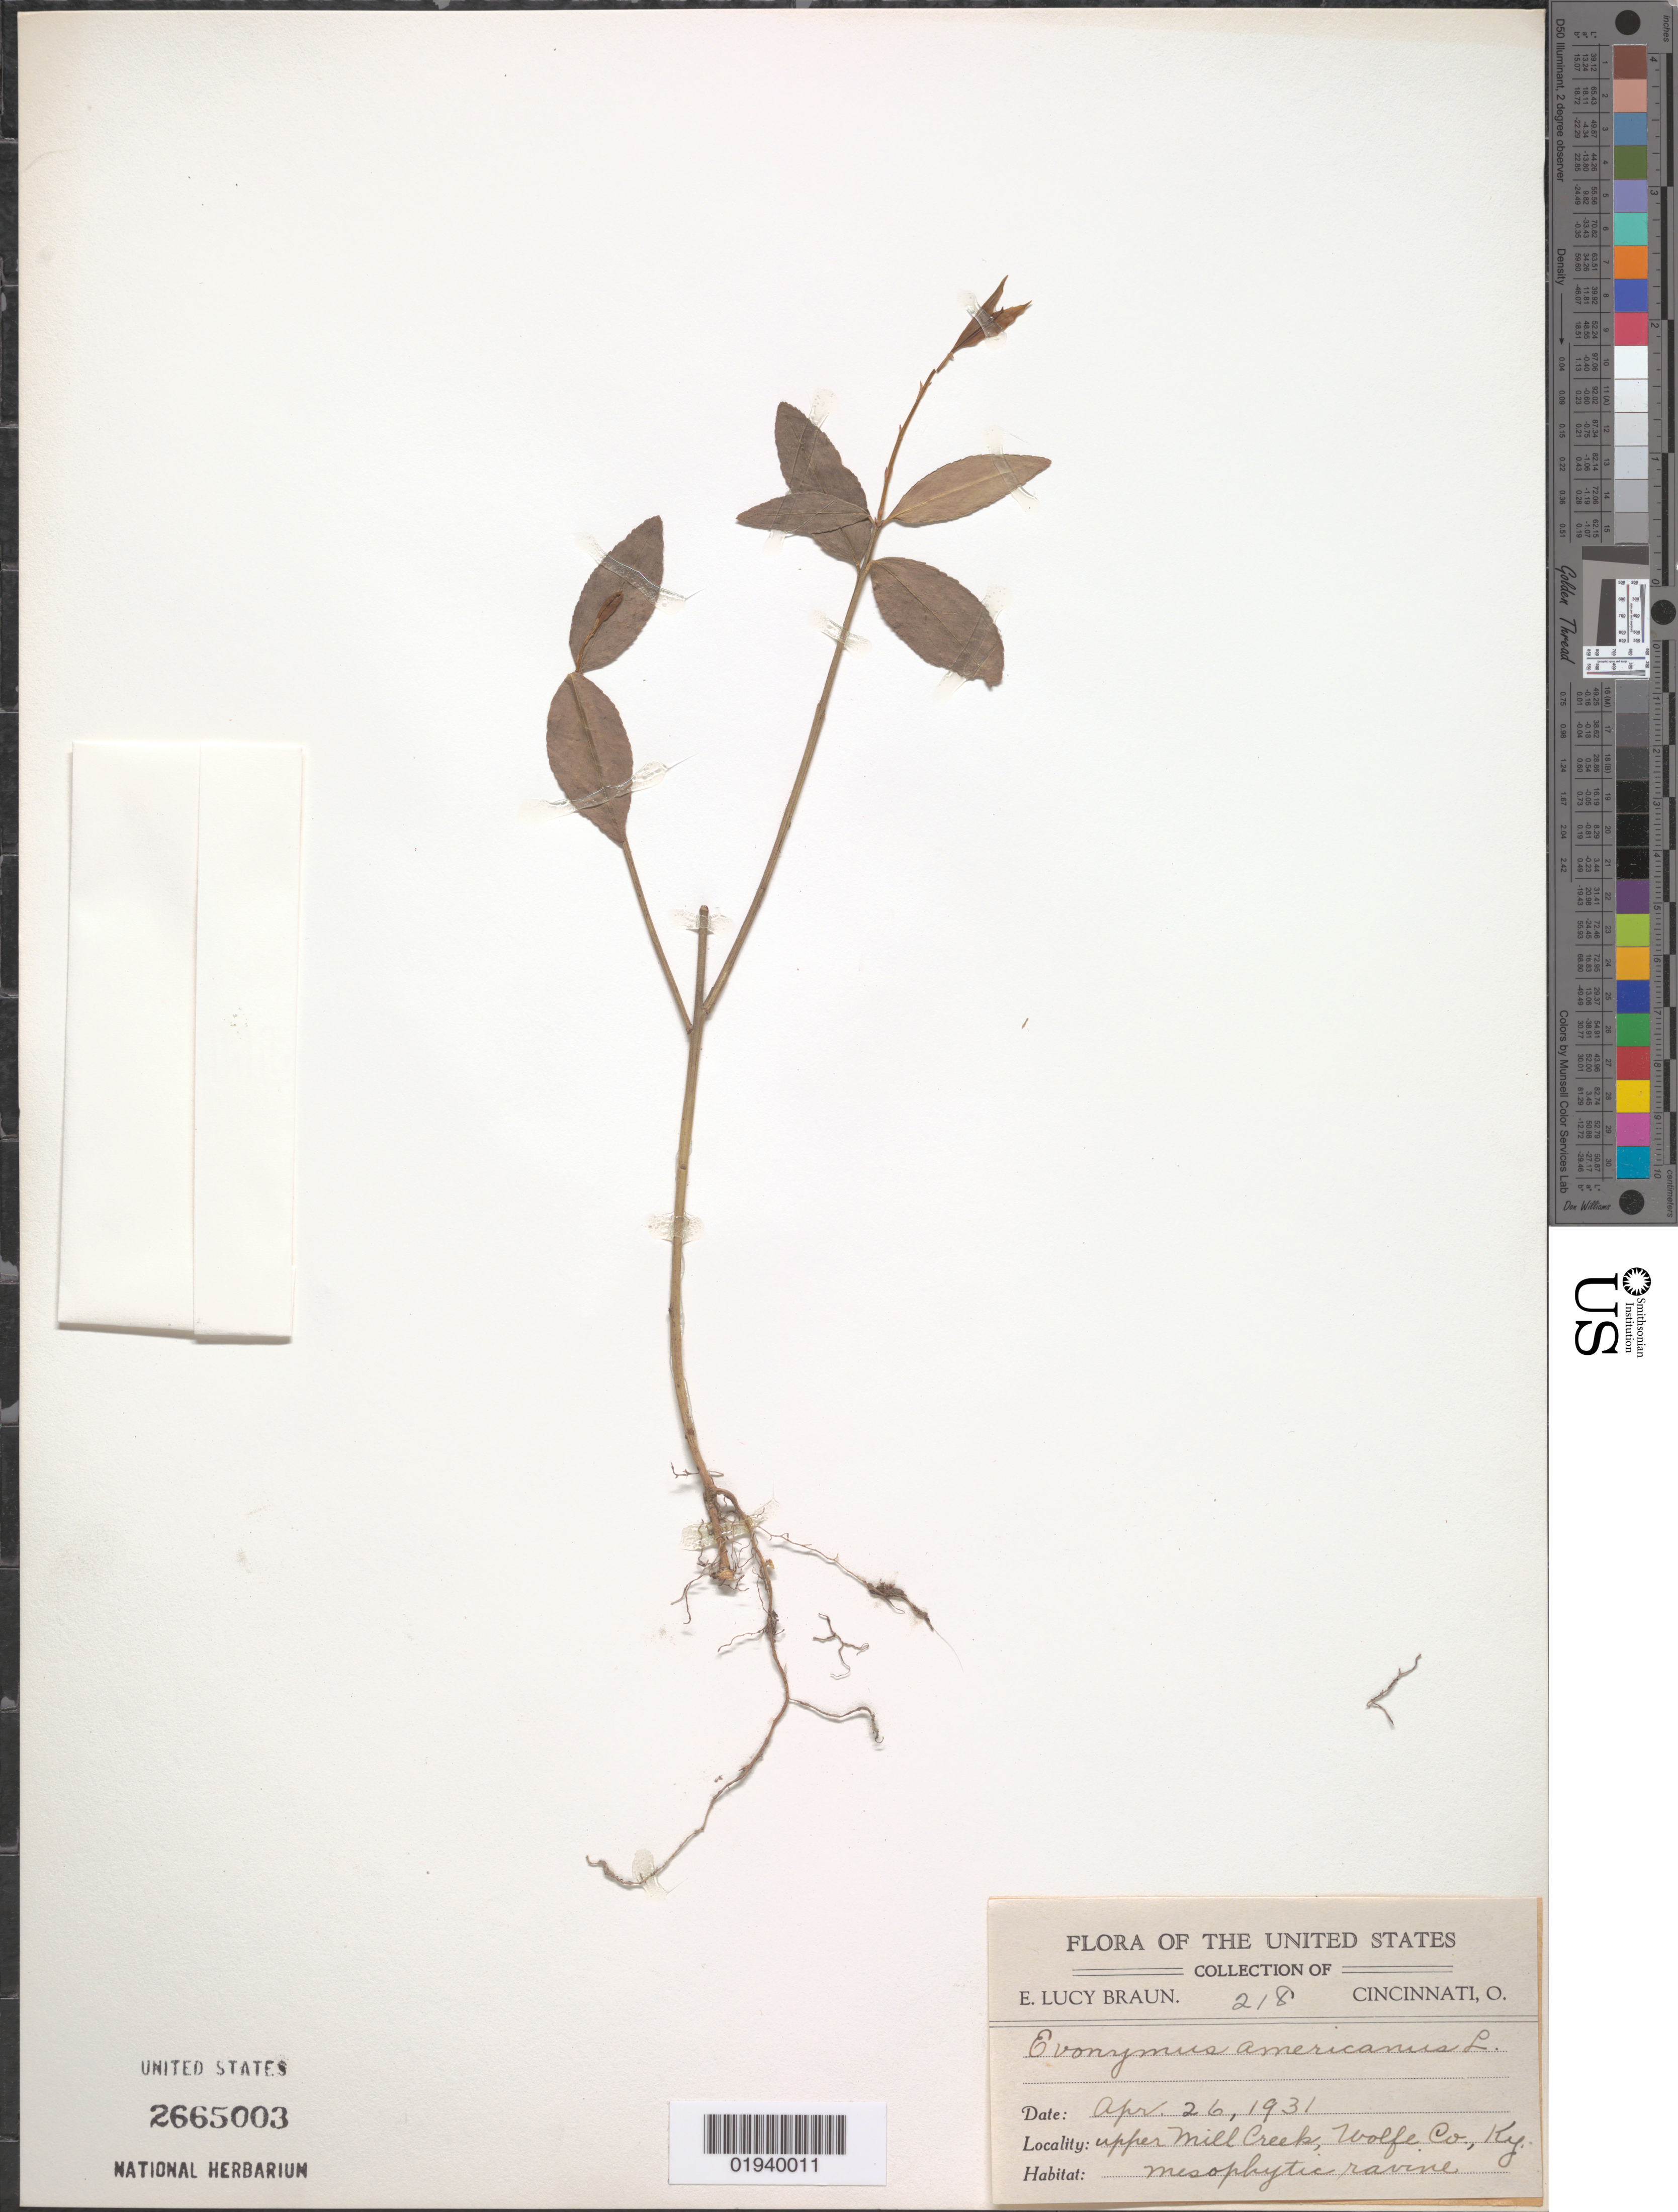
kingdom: Plantae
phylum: Tracheophyta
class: Magnoliopsida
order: Celastrales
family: Celastraceae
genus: Euonymus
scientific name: Euonymus americanus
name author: L.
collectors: E. L. Braun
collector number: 218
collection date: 1931-04-26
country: United States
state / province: Kentucky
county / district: Wolfe County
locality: Upper Mill Creek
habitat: Mesophytic ravine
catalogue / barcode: US 2665003